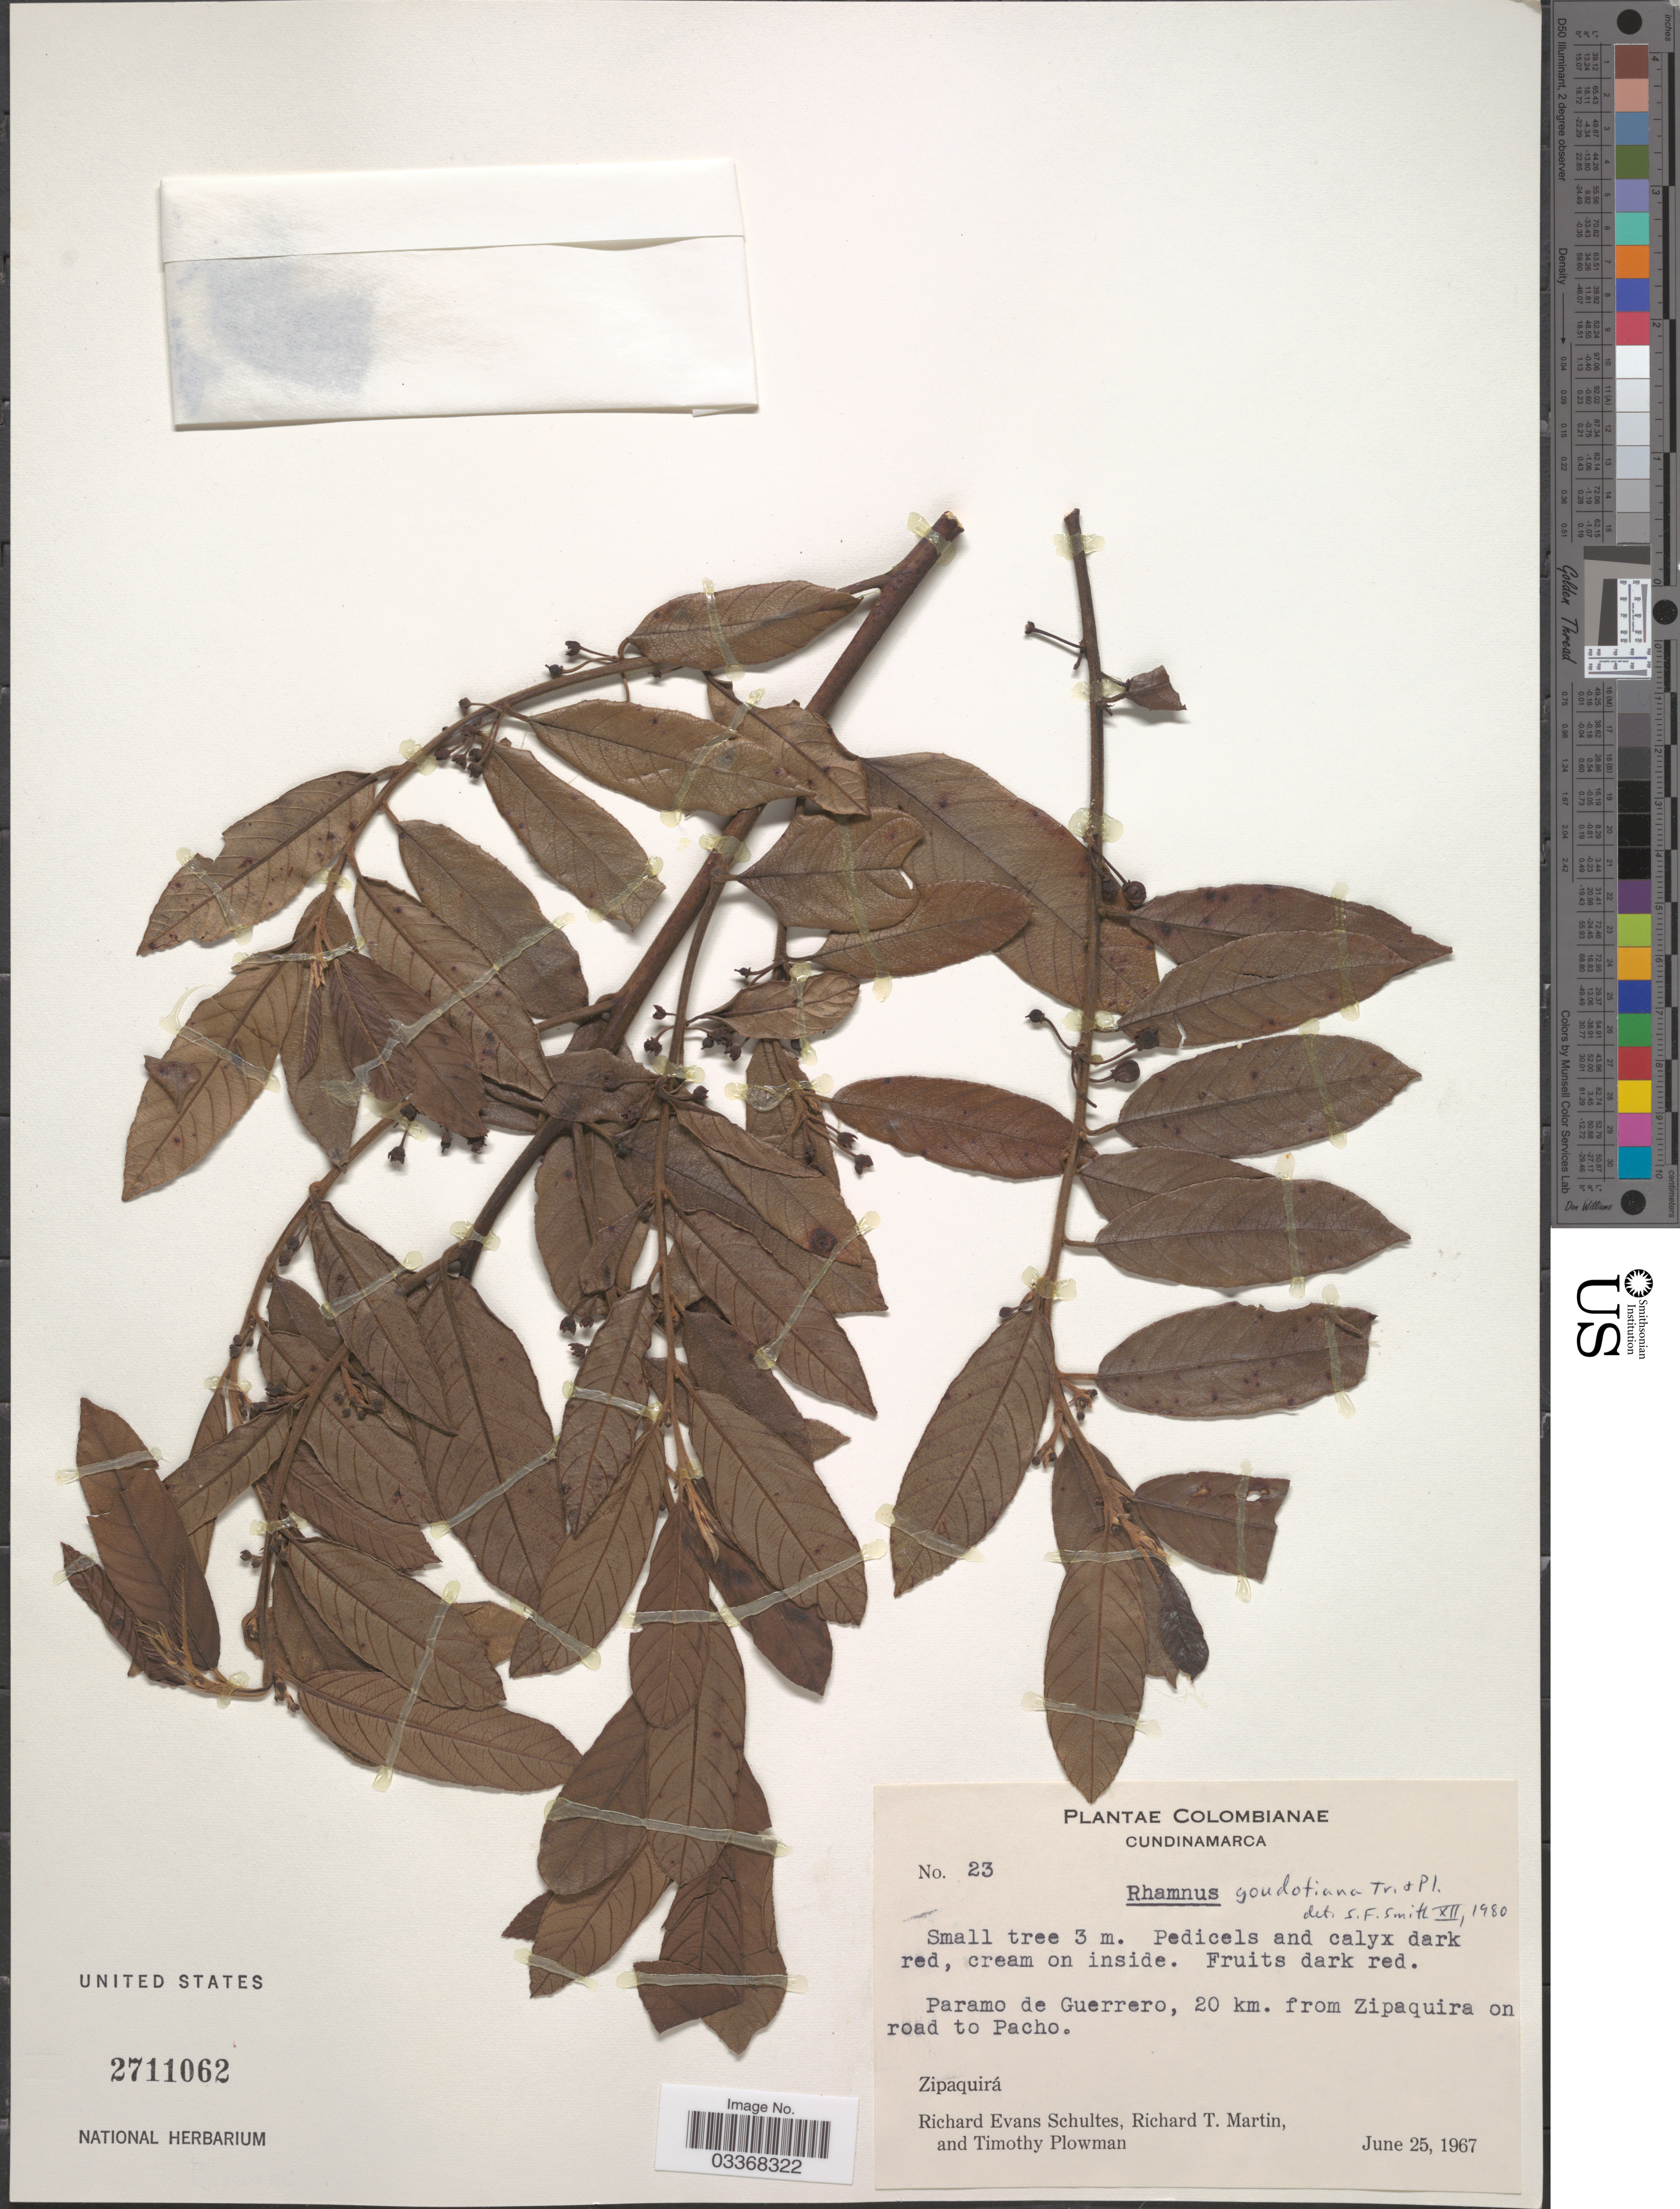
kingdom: Plantae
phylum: Tracheophyta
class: Magnoliopsida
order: Rosales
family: Rhamnaceae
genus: Frangula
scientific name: Frangula goudotiana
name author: (Triana & Planch.) Grubov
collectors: R. E. Schultes, R. T. Martin & T. Plowman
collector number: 23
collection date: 1967-06-25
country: Colombia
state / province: Cundinamarca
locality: Paramo de Guerrero, 20 km. from Zipaquira on road to Pacho. Zipaquirá.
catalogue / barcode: US 2711062